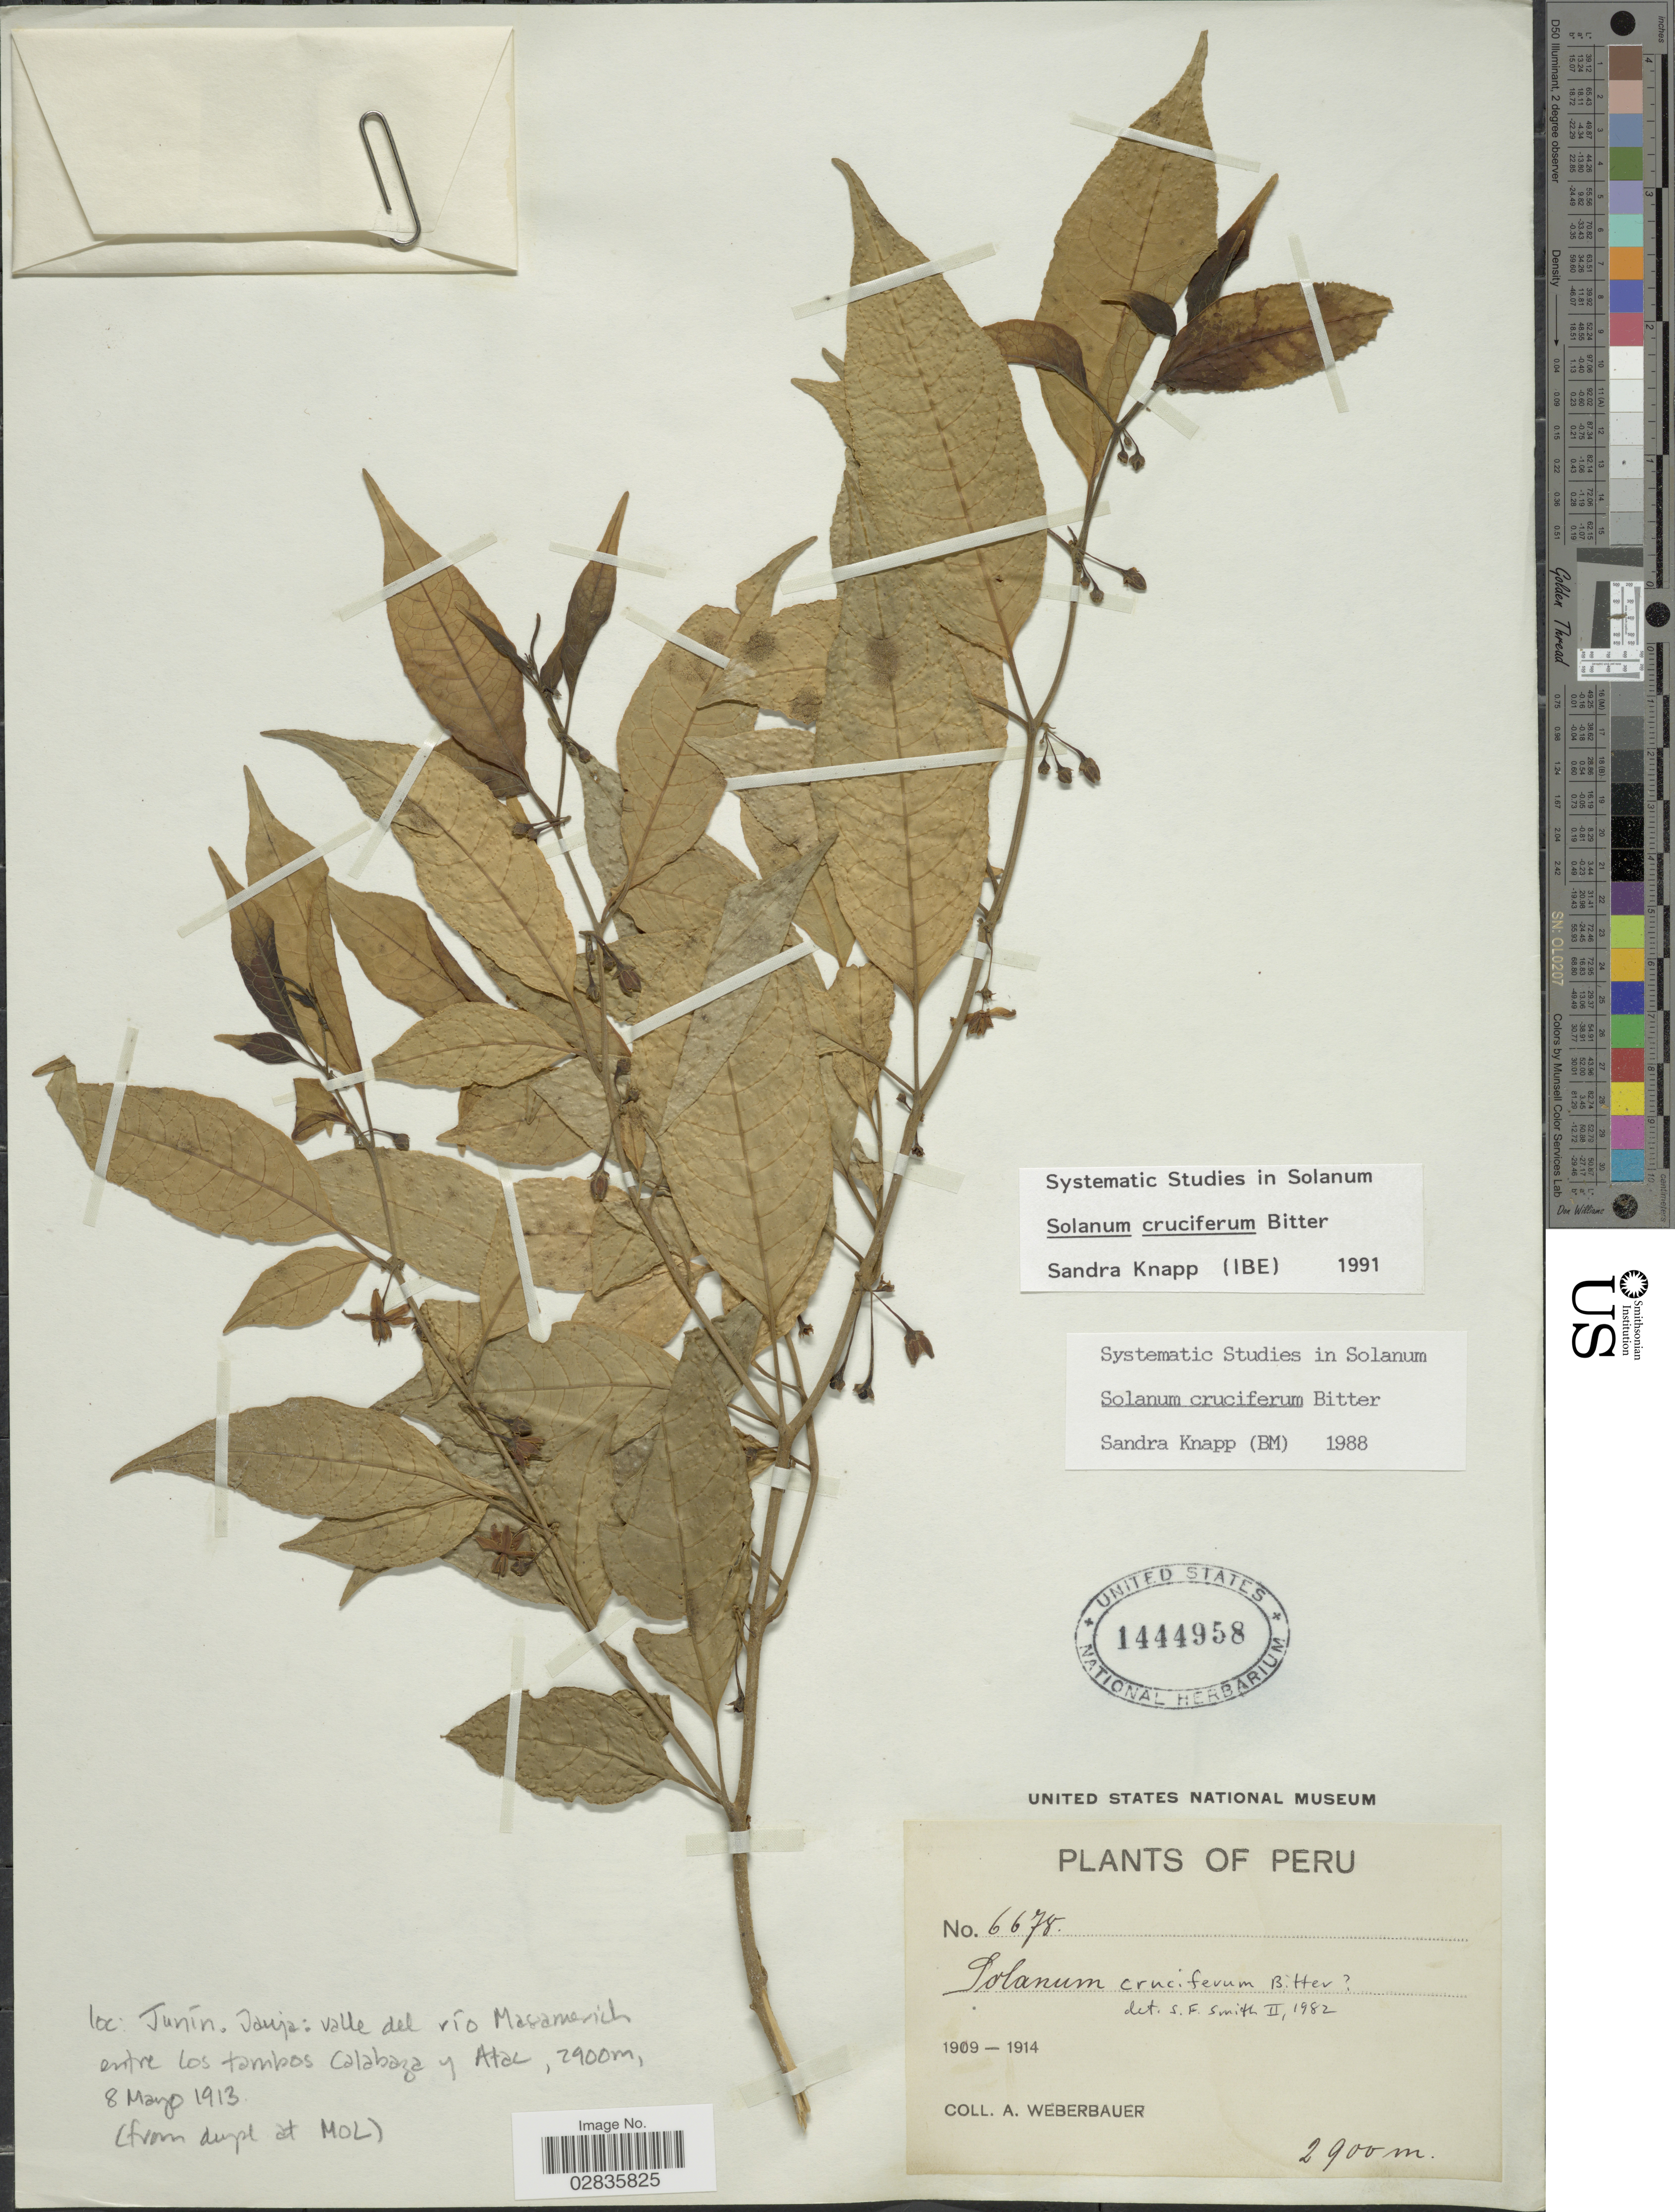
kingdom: Plantae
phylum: Tracheophyta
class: Magnoliopsida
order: Solanales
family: Solanaceae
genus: Solanum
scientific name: Solanum cruciferum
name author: Bitter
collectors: A. Weberbauer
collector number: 6678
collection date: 1913-05-08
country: Peru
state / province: Junín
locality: Jauja: Valle del río Masamerich entre los tambos Calabaza y Atac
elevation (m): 2900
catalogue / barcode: US 1444958